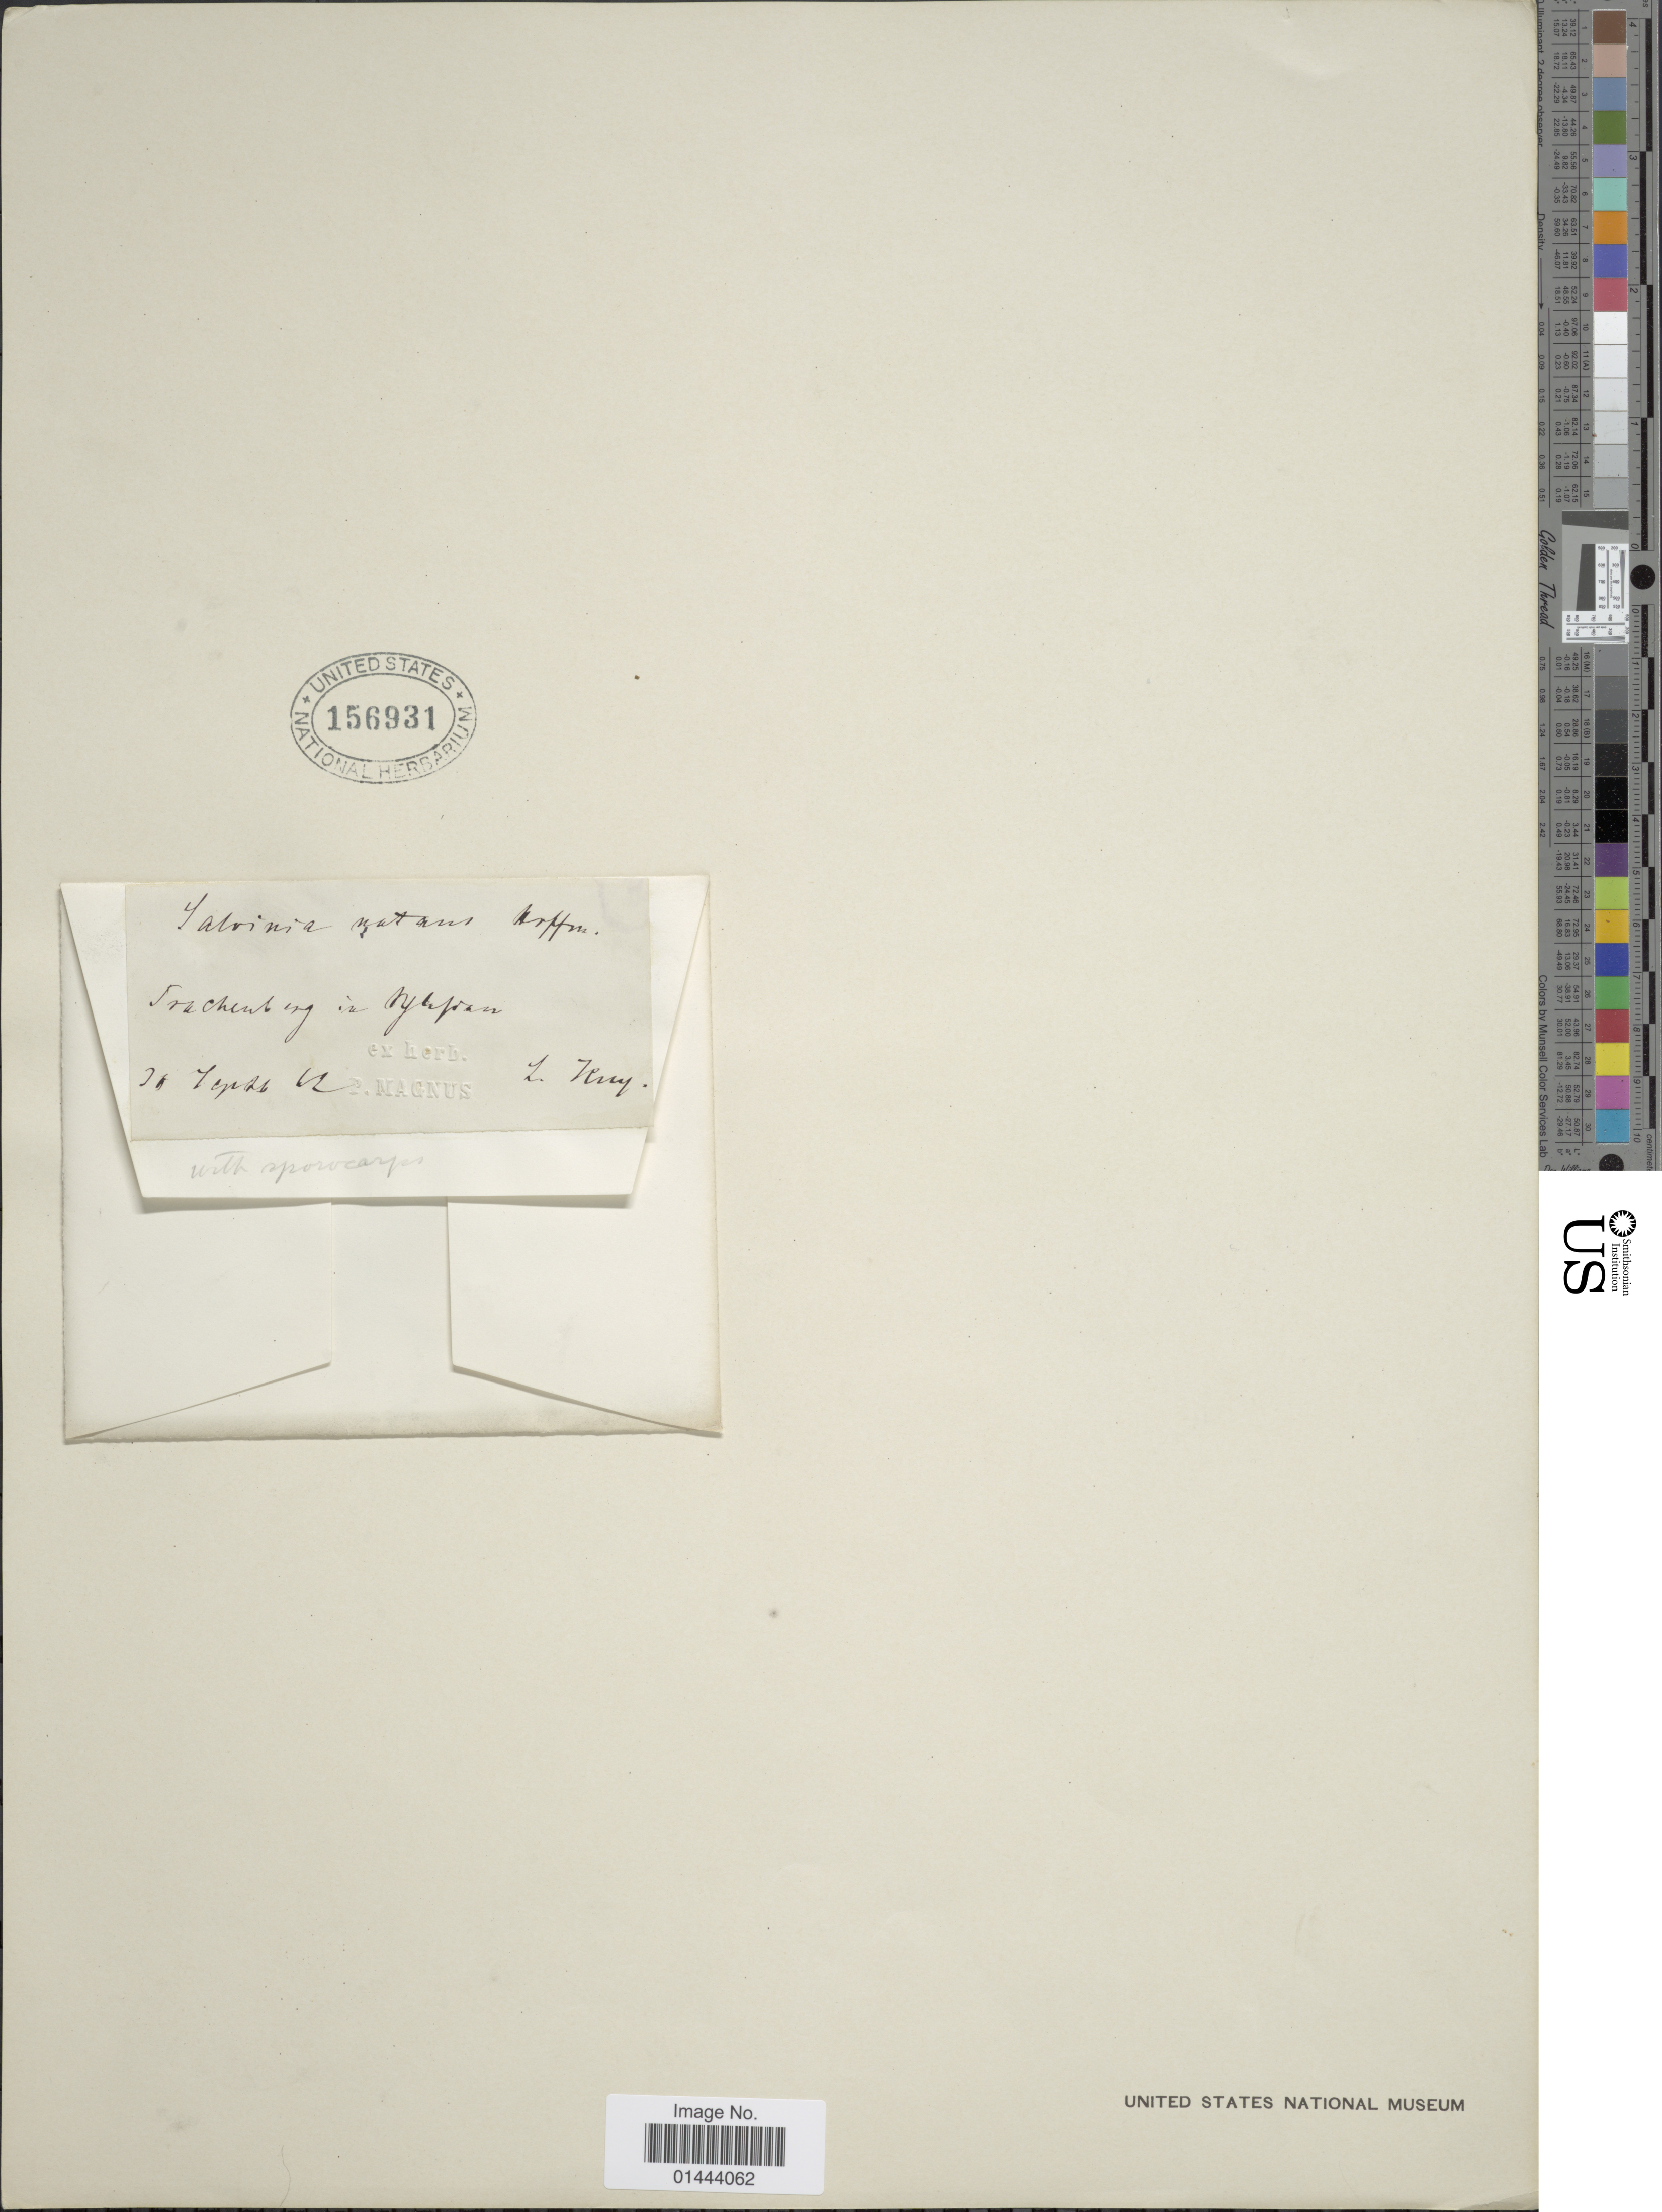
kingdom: Plantae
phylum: Tracheophyta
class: Polypodiopsida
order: Salviniales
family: Salviniaceae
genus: Salvinia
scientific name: Salvinia natans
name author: (L.) All.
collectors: -. Remy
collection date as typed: Transcribed d/m/y: 30/9/12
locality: Rechenberg in Nypan [interpreted]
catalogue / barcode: US 156931